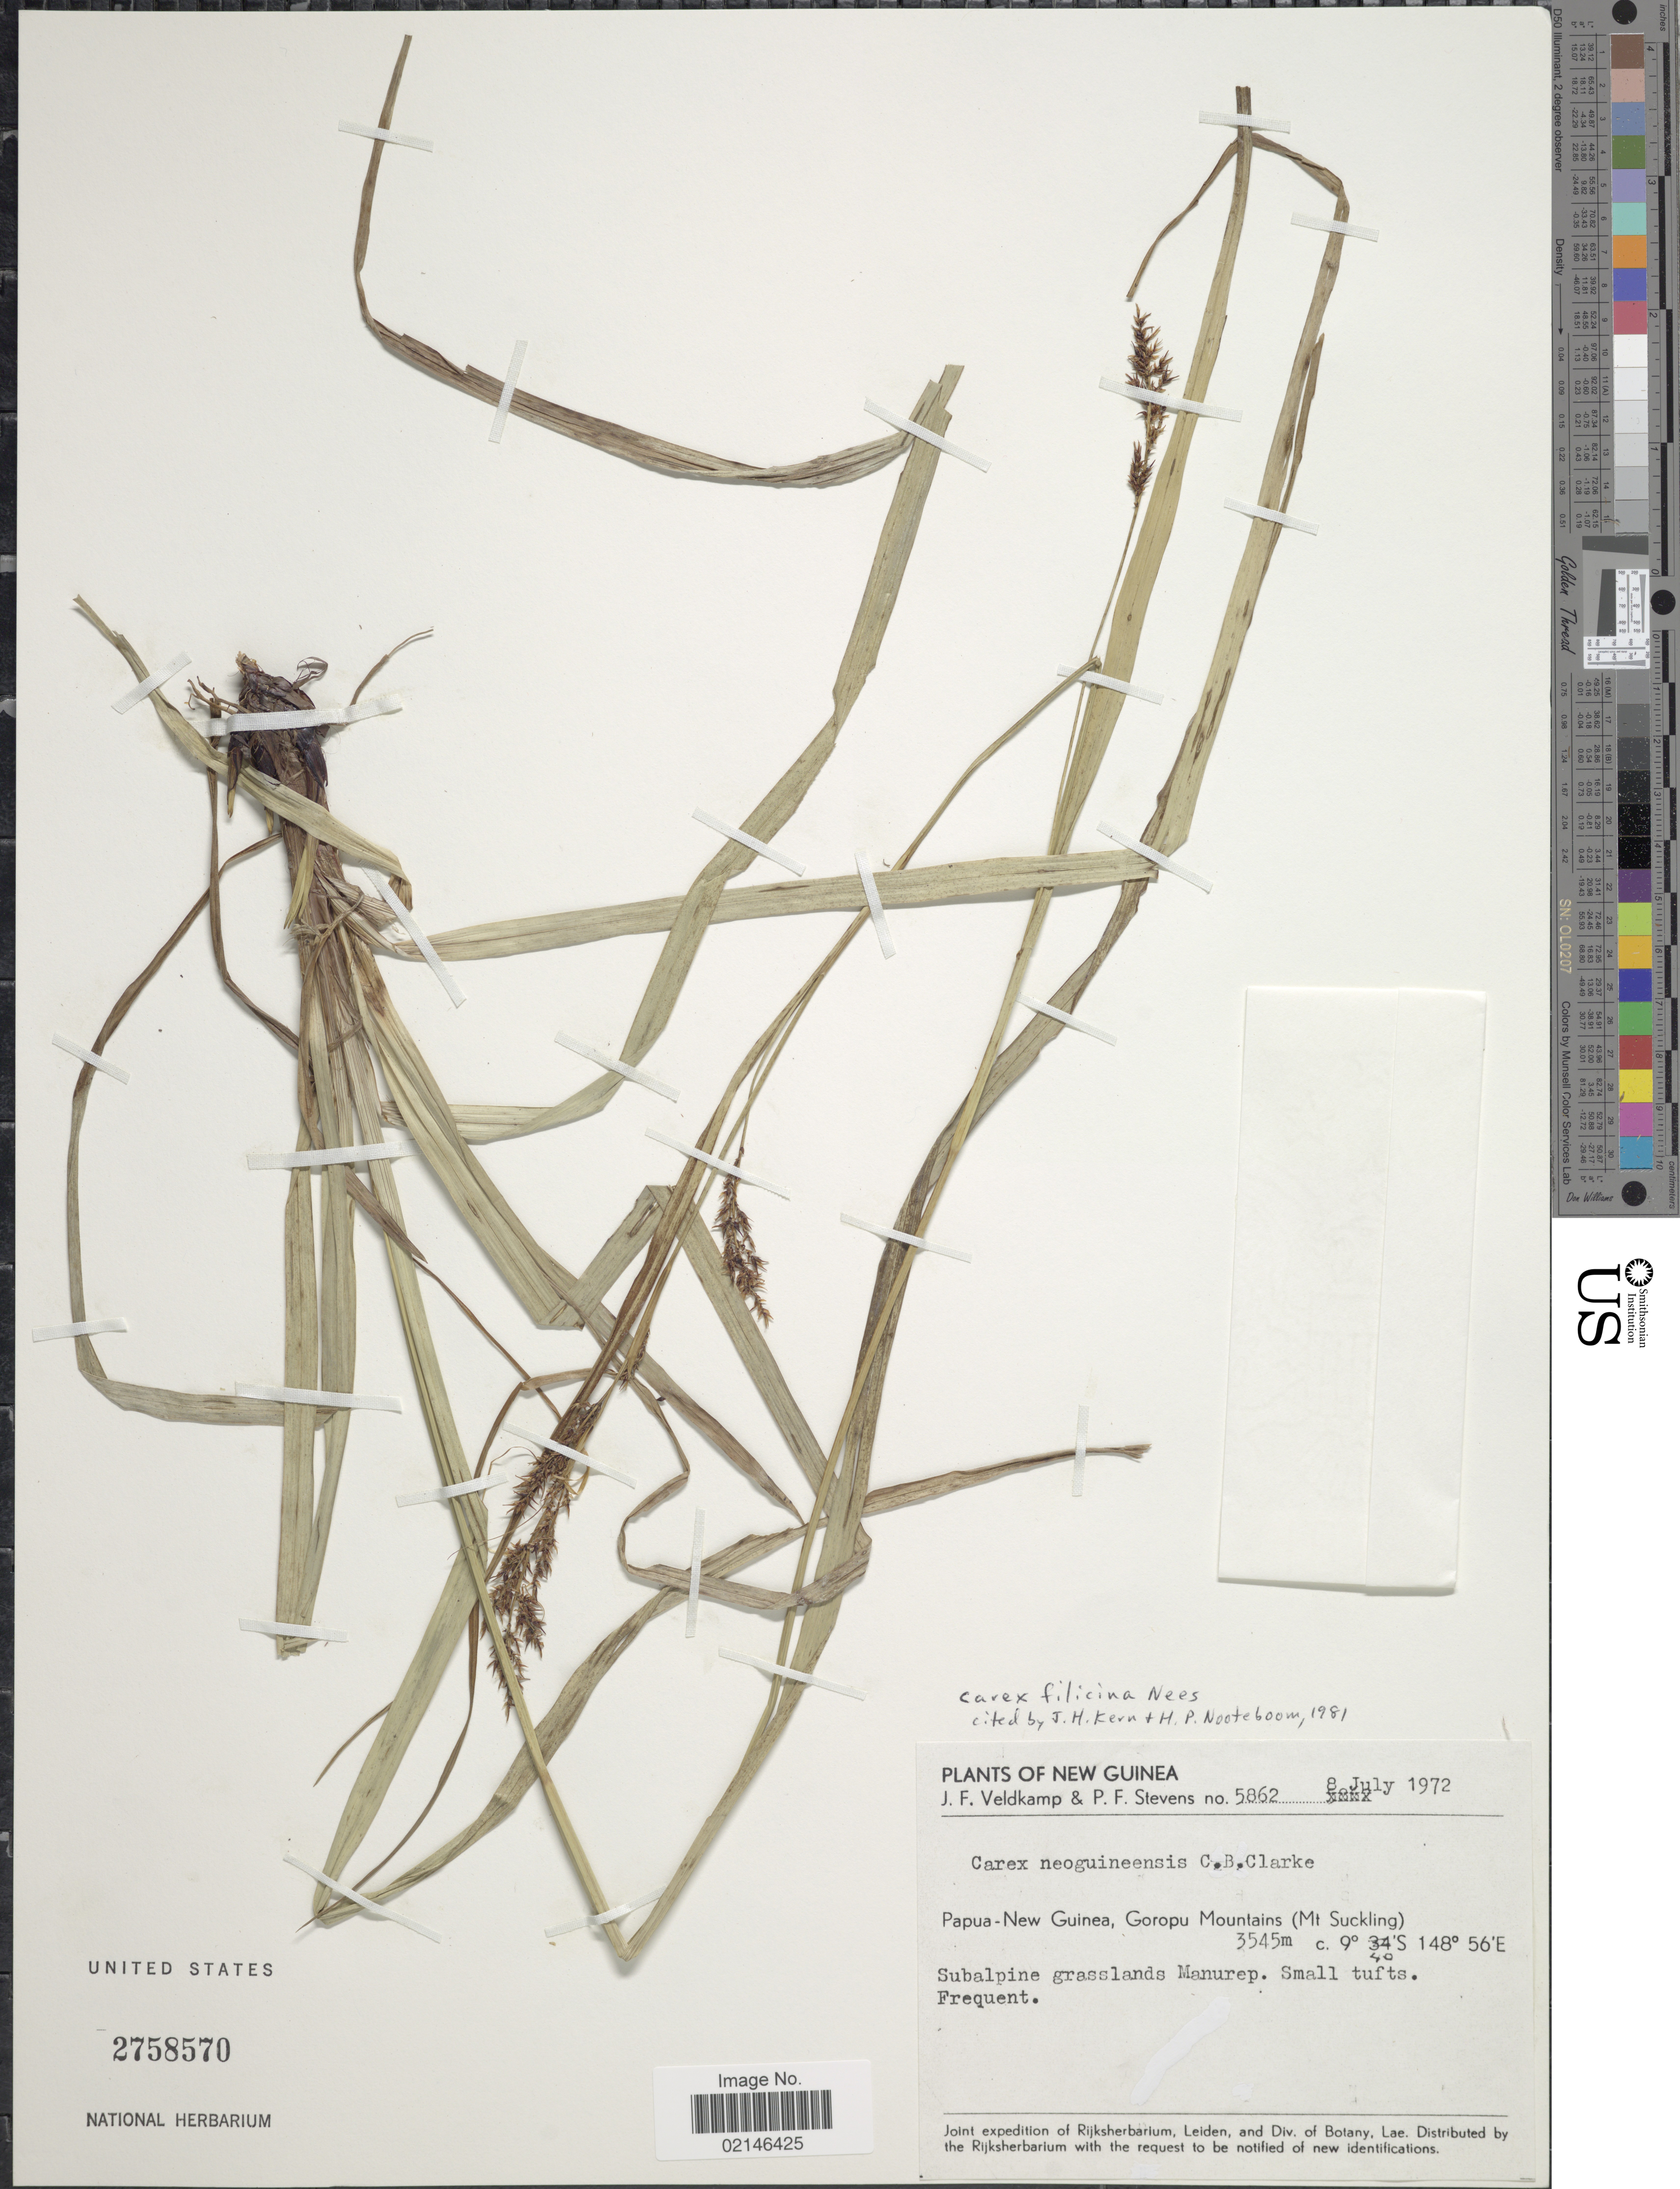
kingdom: Plantae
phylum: Tracheophyta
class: Liliopsida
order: Poales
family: Cyperaceae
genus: Carex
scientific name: Carex filicina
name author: Nees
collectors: J. F. Veldkamp & P. F. Stevens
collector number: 5862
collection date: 1972-07-08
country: Papua New Guinea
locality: Goropu Mountains (Mt. Suckling)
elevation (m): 3545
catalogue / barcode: US 2758570